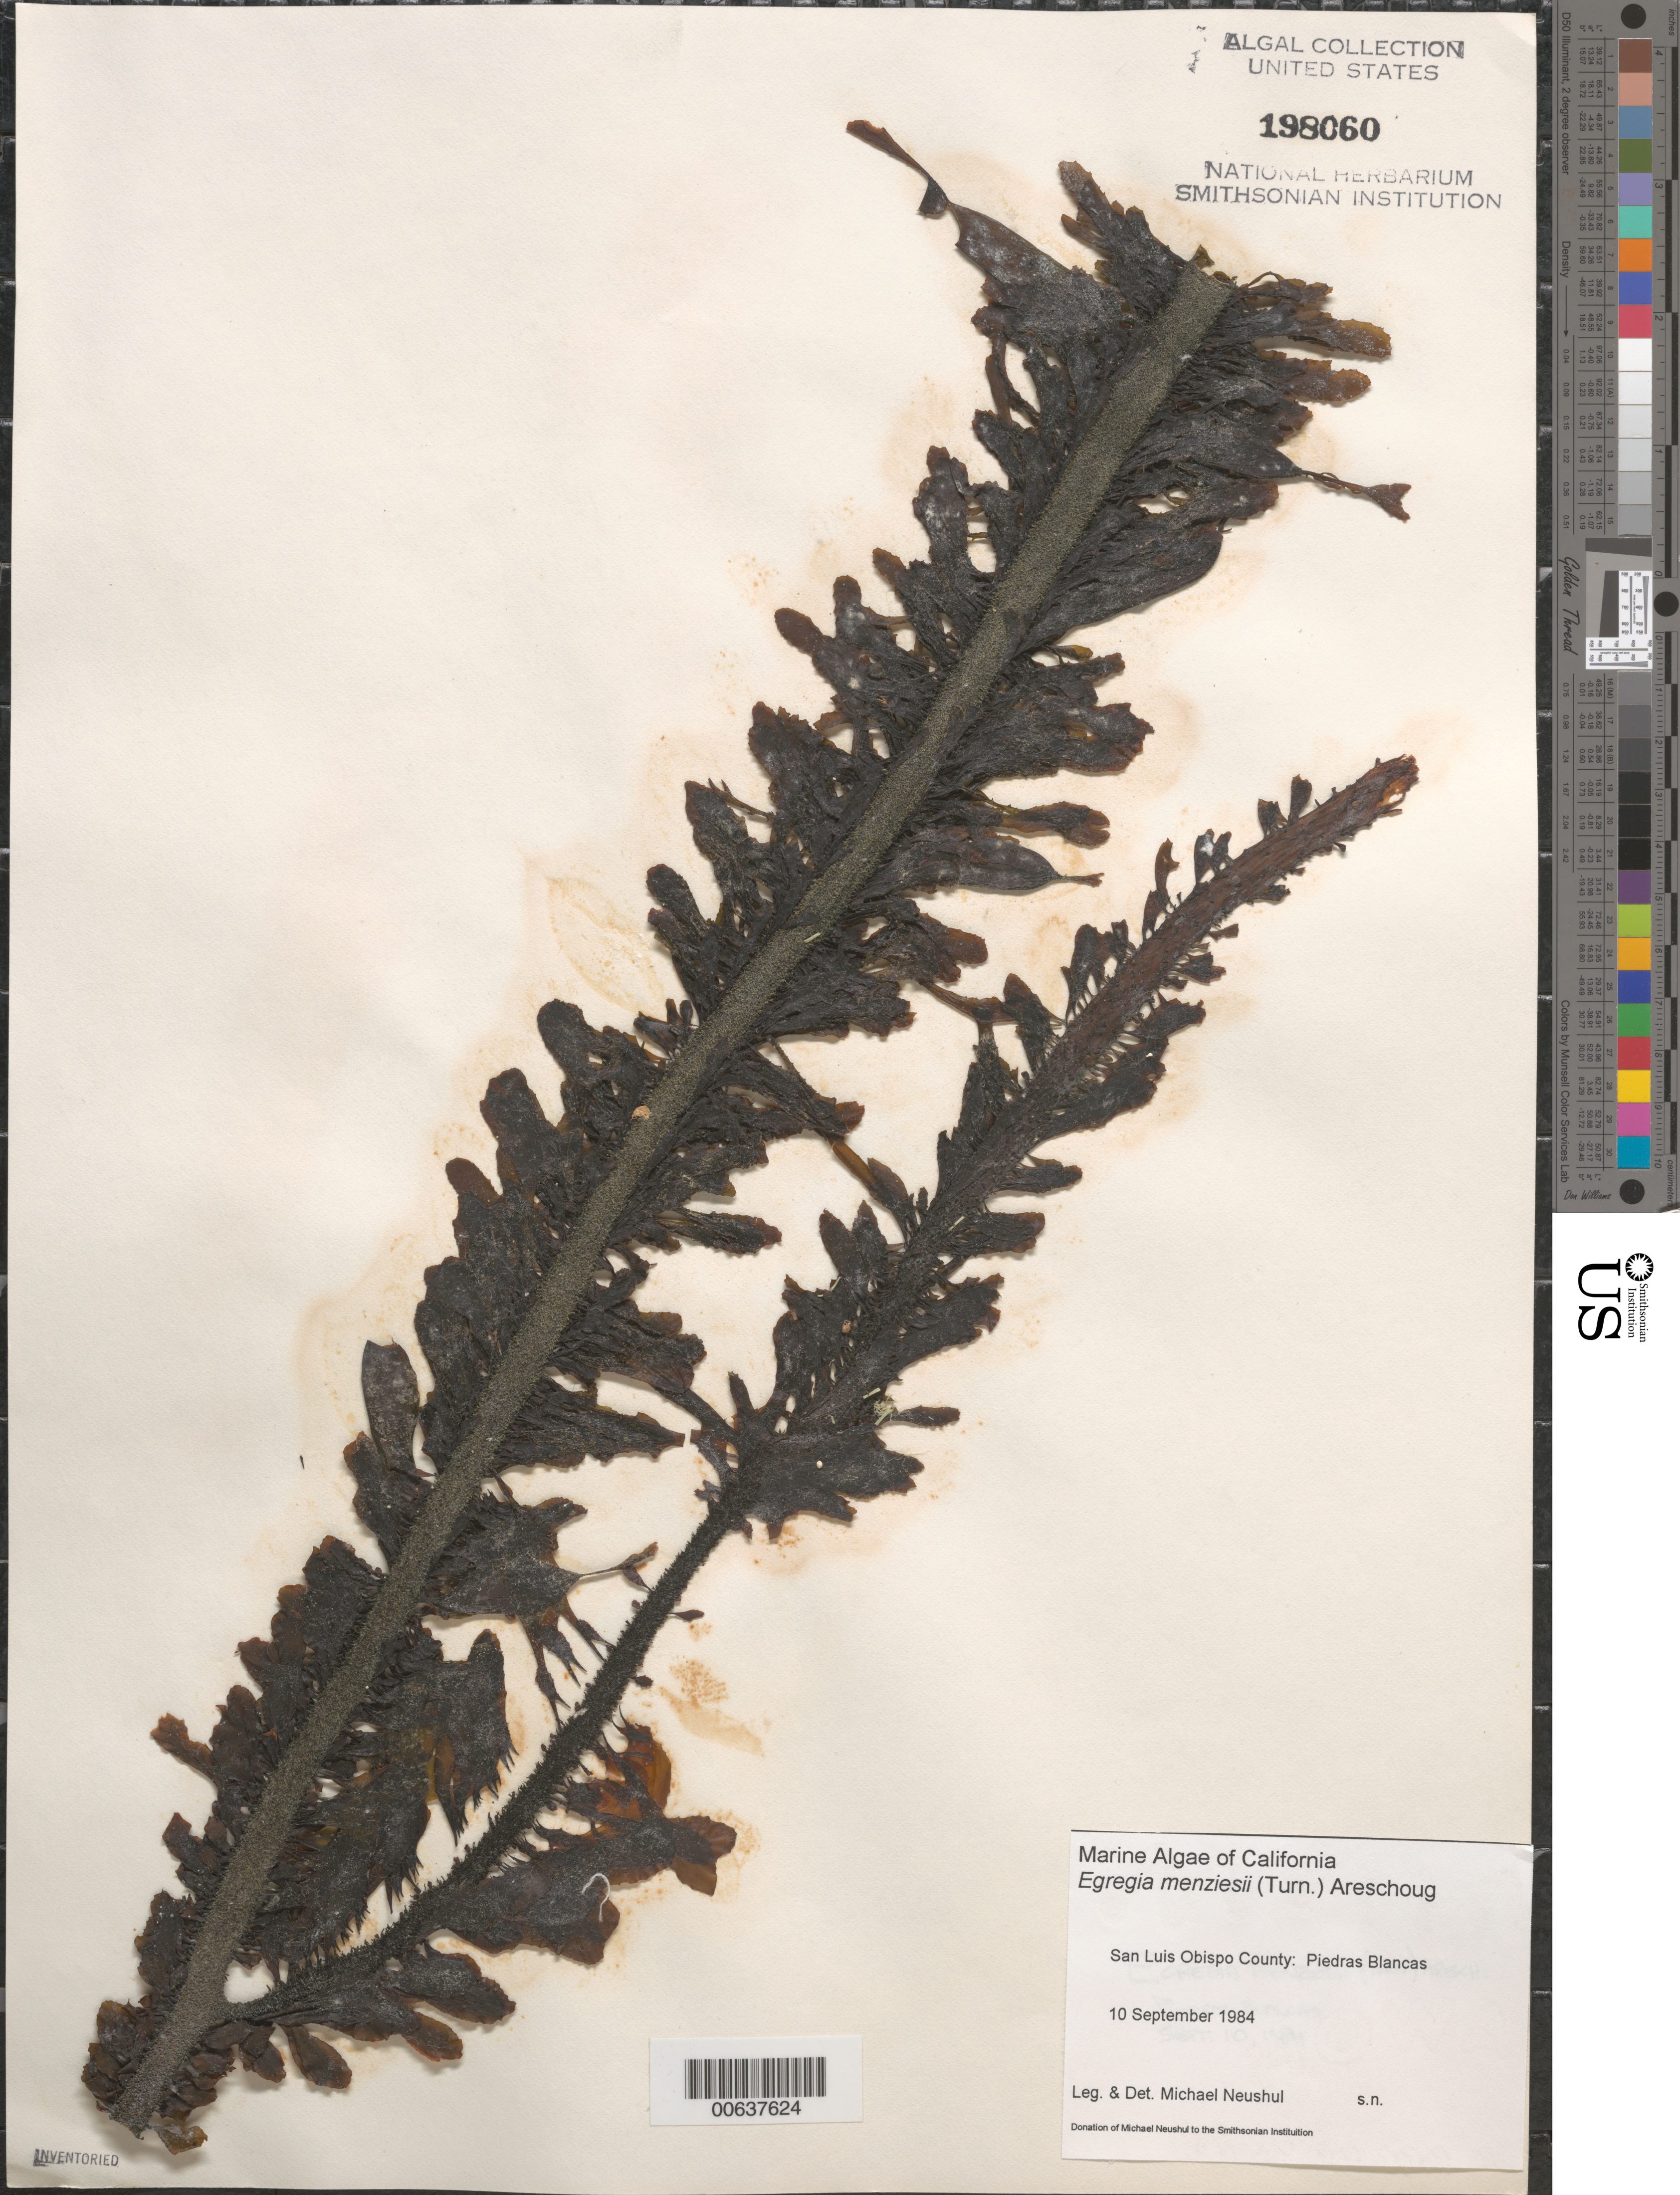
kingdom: Chromista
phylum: Ochrophyta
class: Phaeophyceae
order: Laminariales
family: Lessoniaceae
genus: Egregia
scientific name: Egregia menziesii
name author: (Turner) Aresch.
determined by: Neushul, M.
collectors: M. Neushul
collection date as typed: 10 Sep 1984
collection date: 1984-09-10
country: United States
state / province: California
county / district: San Luis Obispo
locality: Piedras Blancas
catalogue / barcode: US 198060